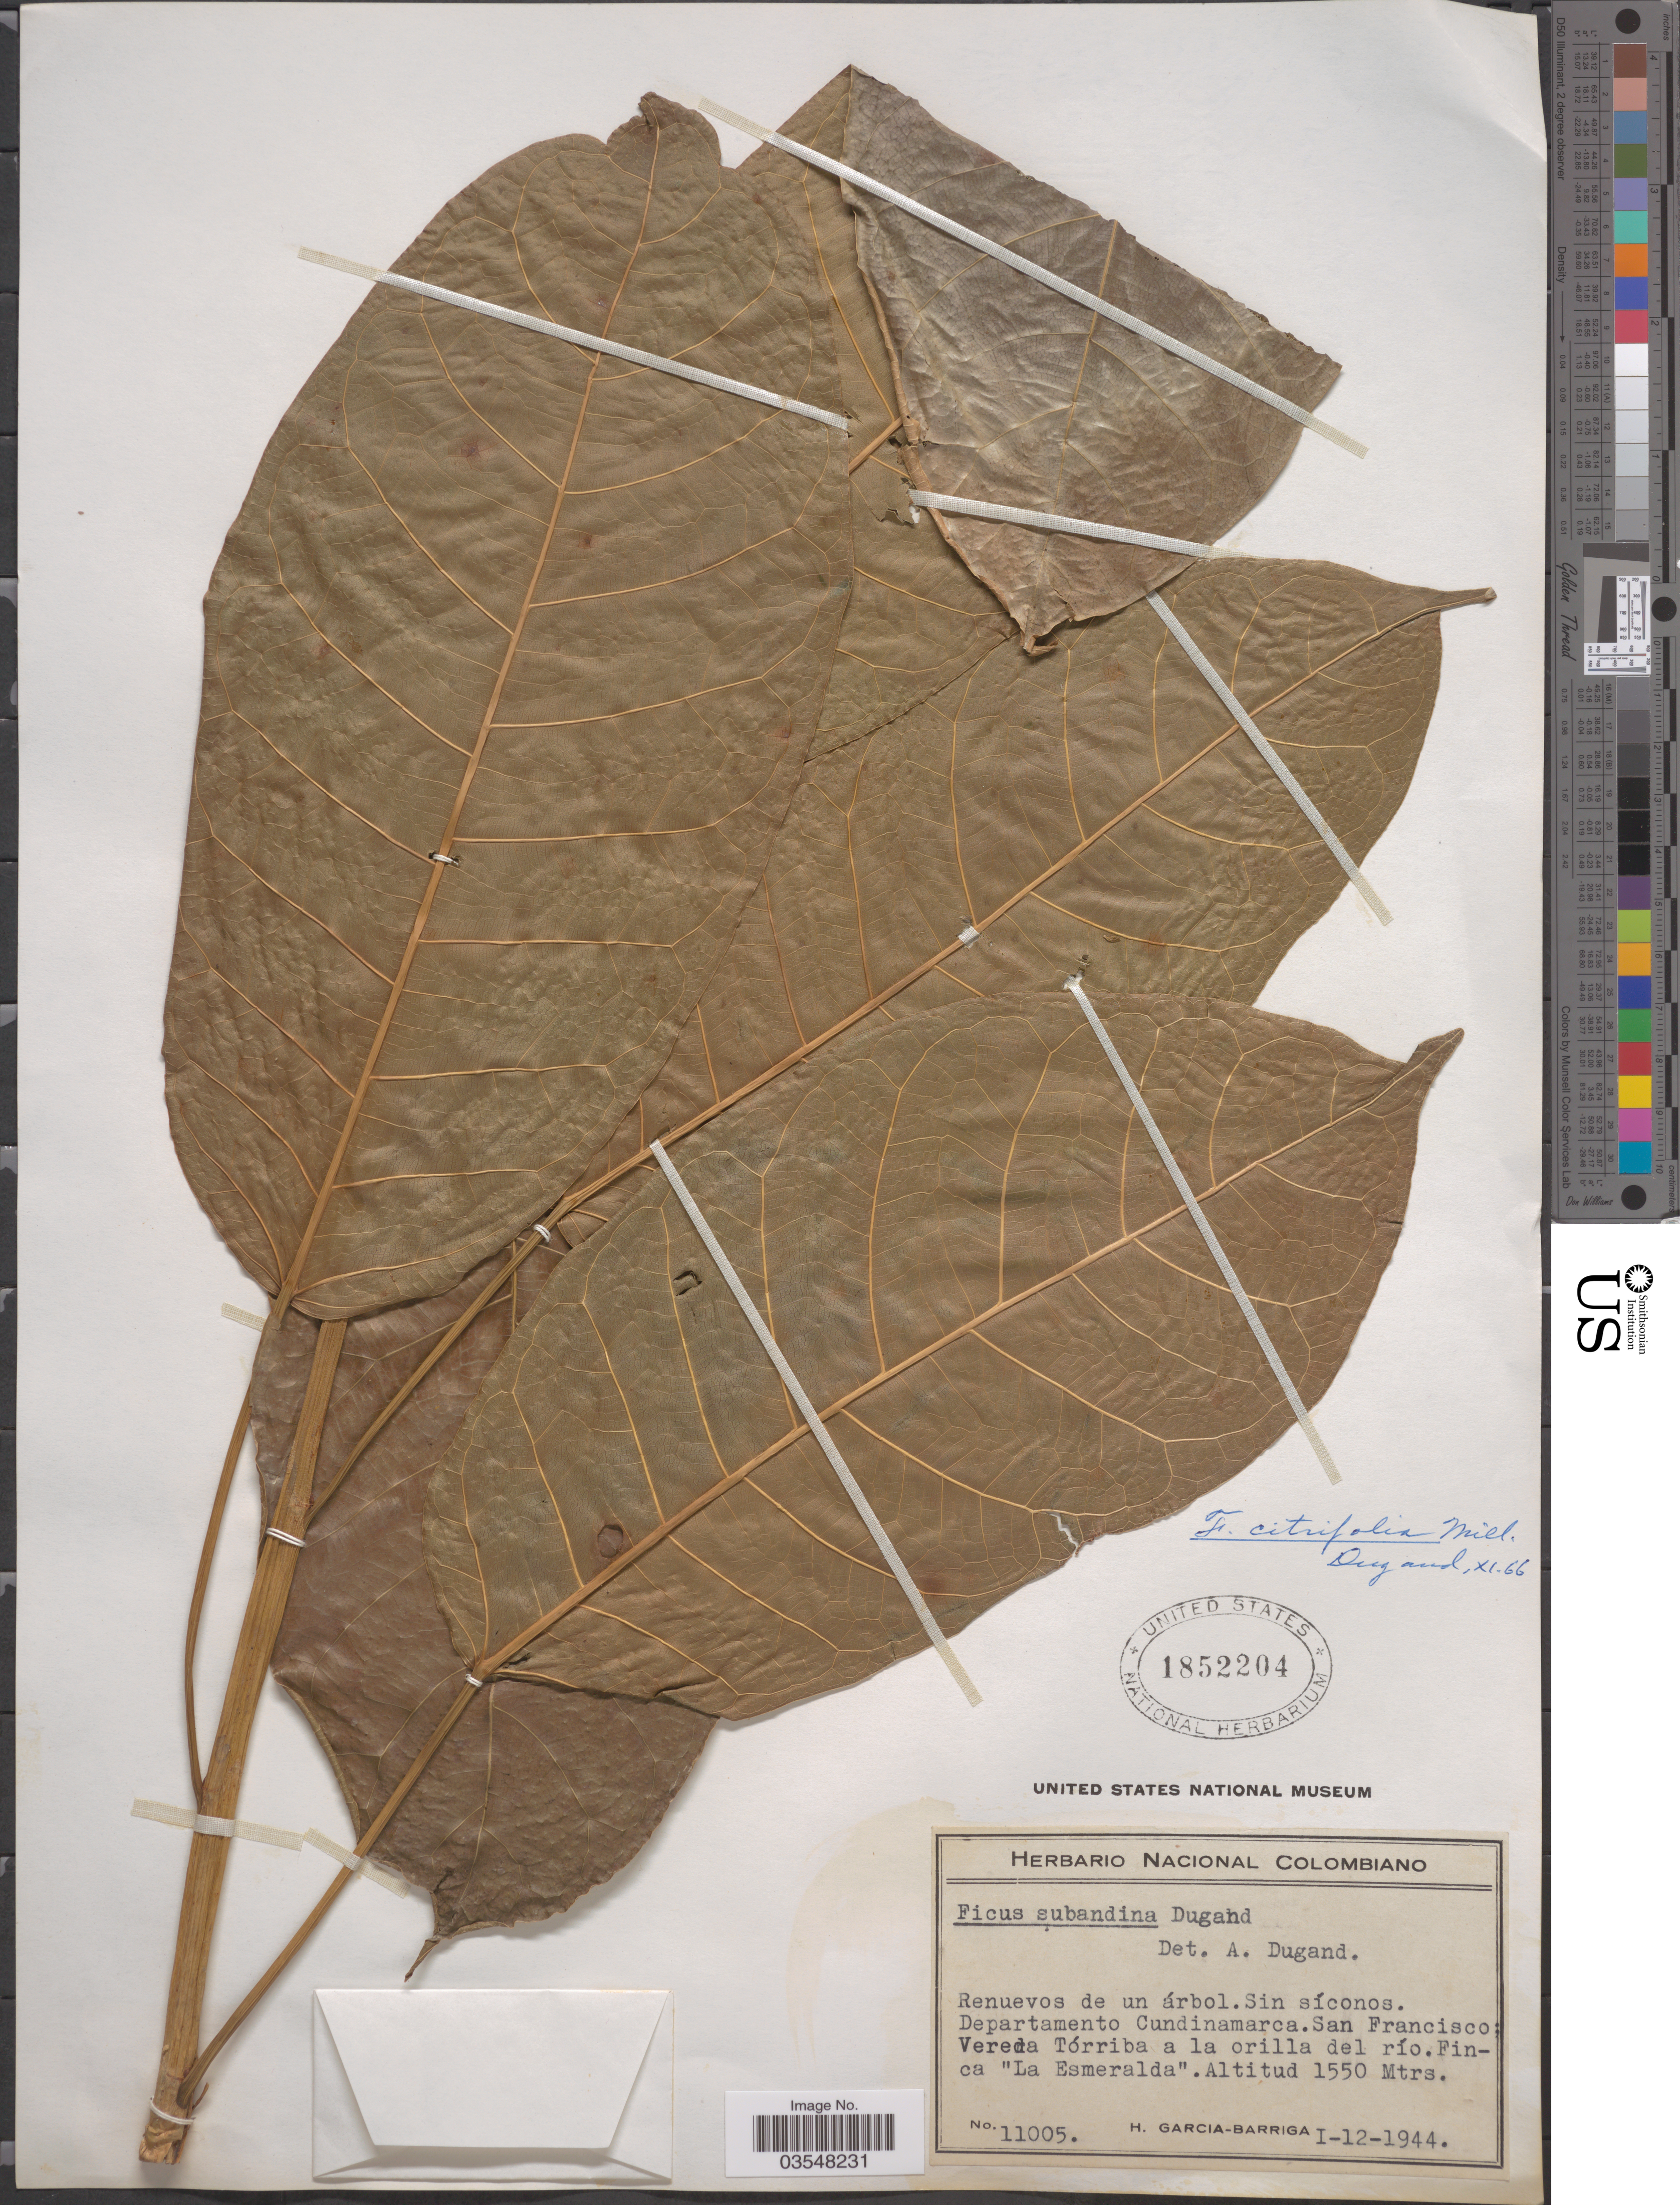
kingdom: Plantae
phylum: Tracheophyta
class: Magnoliopsida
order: Rosales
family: Moraceae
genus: Ficus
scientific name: Ficus citrifolia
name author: Mill.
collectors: H. García Barriga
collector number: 11005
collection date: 1944-12-01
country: Colombia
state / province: Cundinamarca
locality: Departamento Cundinamarca. San Francisco: Vereda Tórriba a la orilla del río. Finca 'La Esmeralda'.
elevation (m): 1550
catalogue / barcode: US 1852204